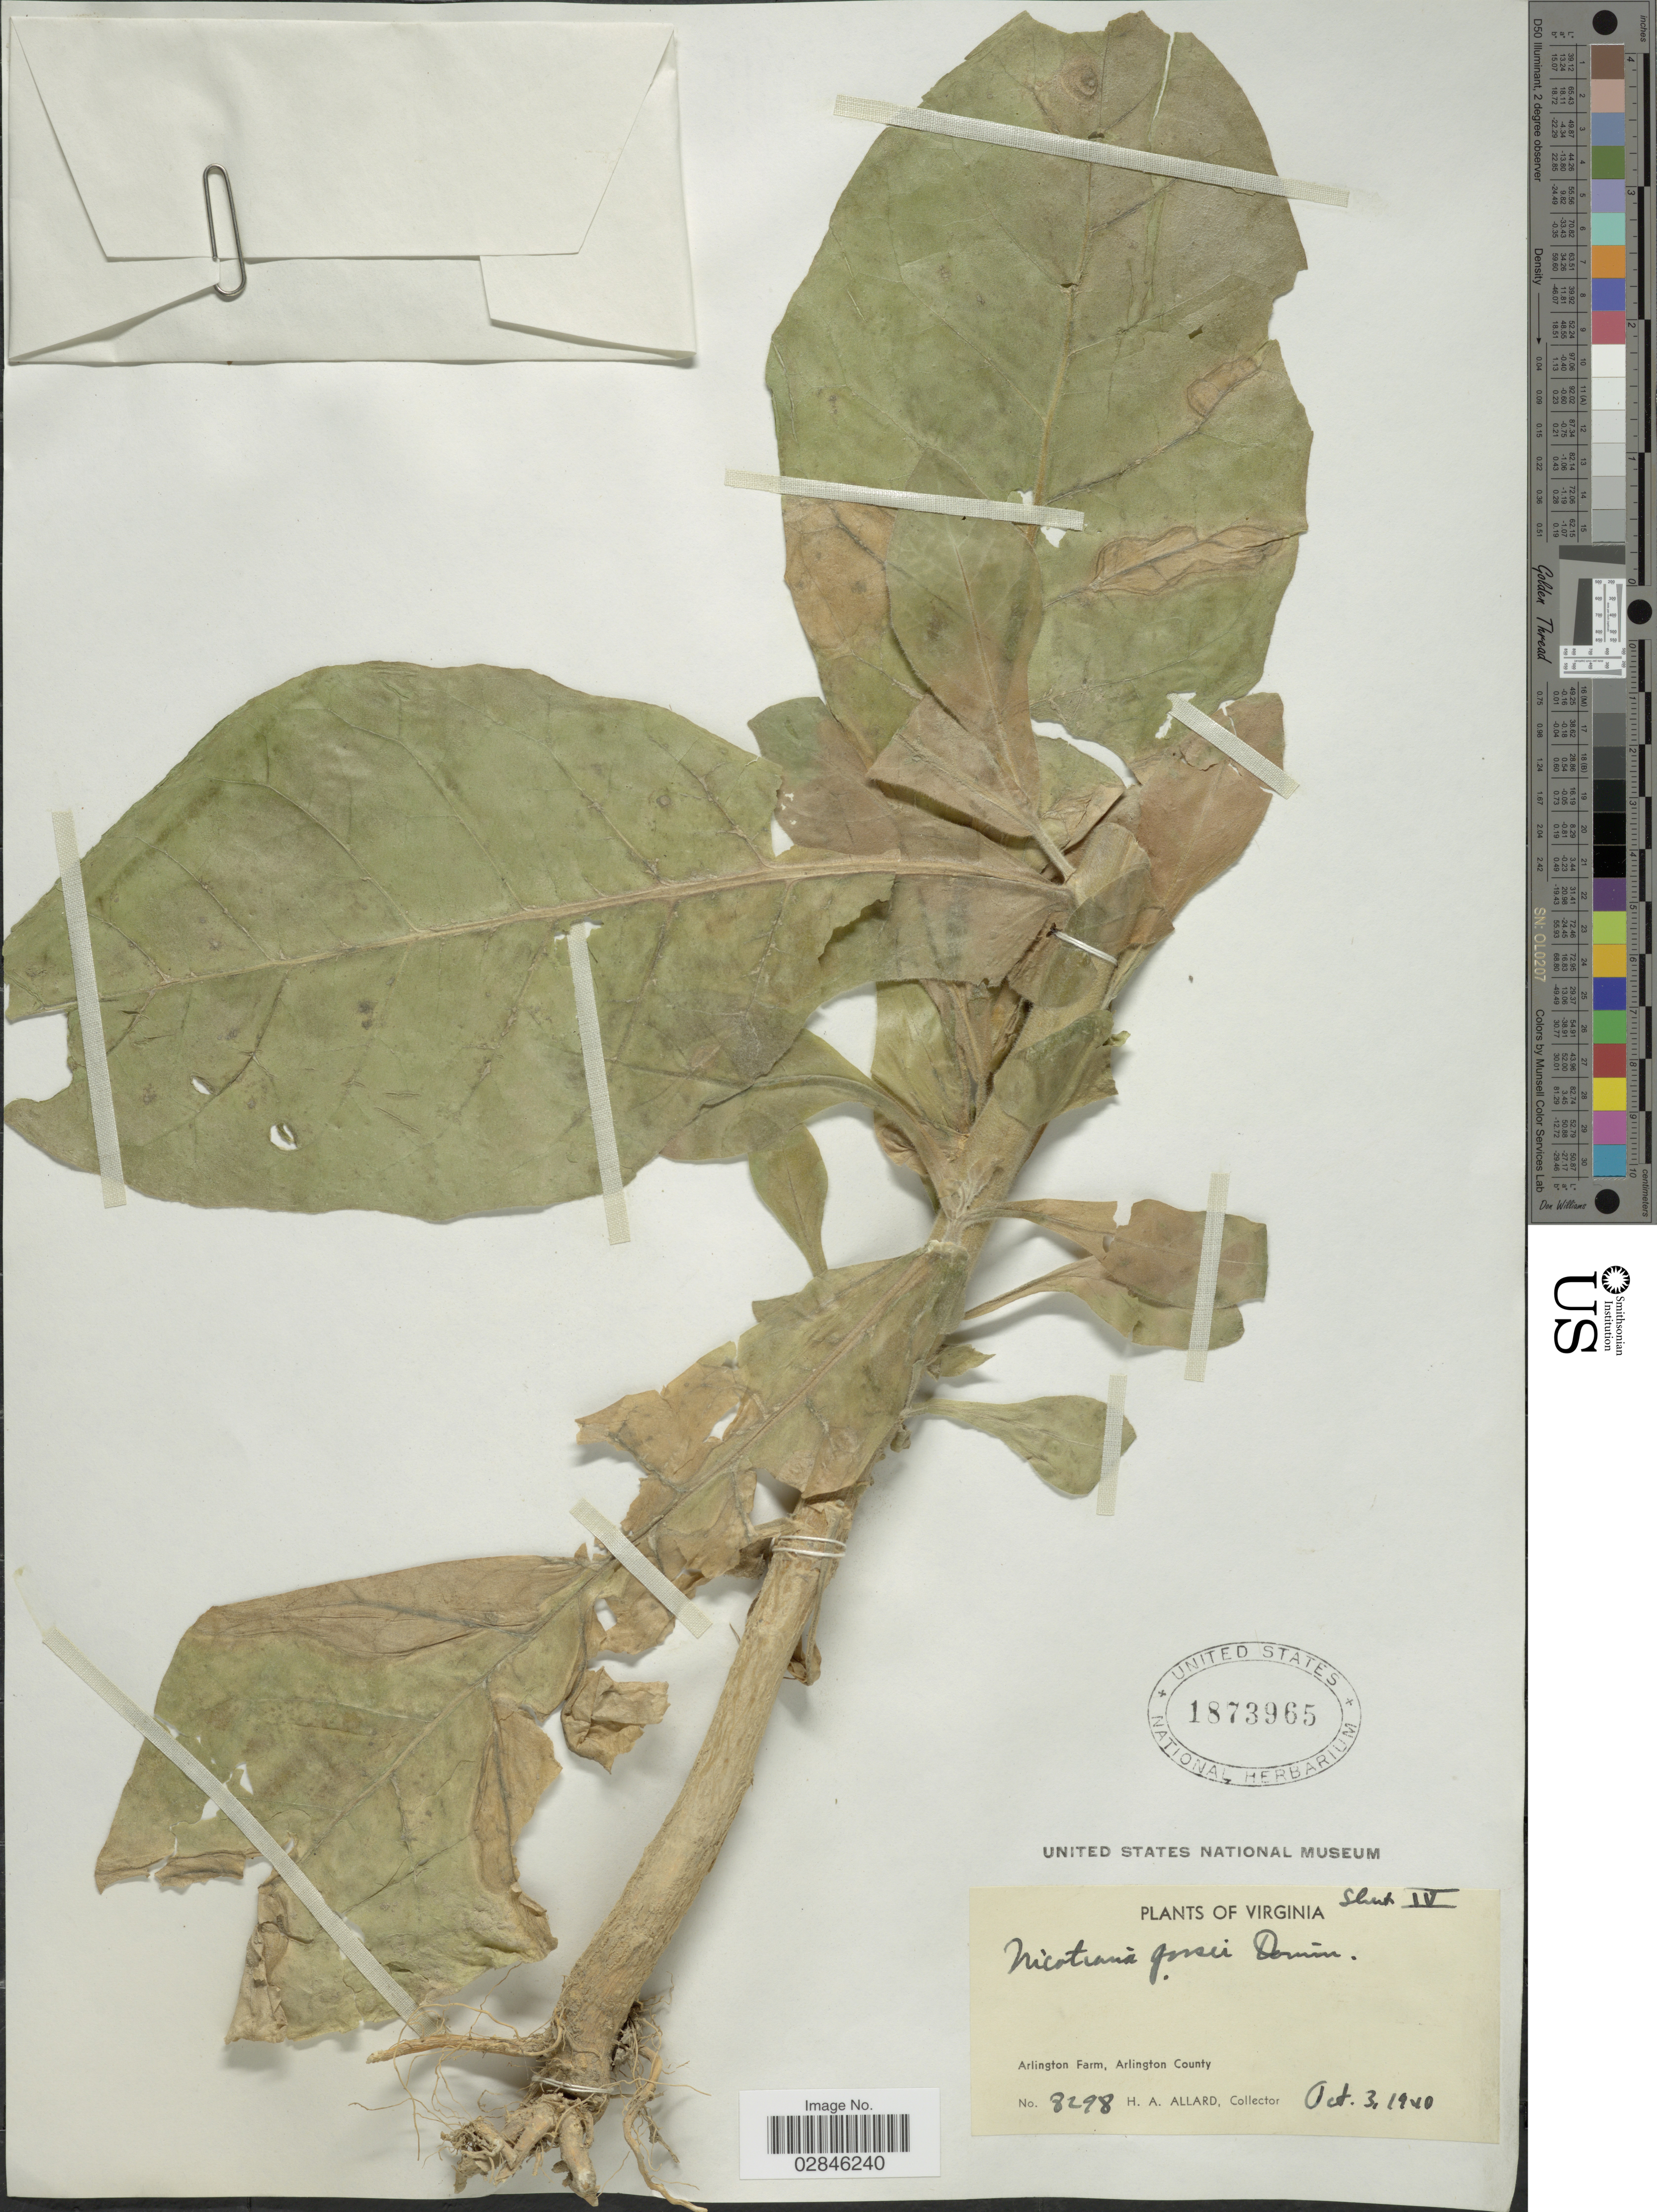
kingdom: Plantae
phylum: Tracheophyta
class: Magnoliopsida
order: Solanales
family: Solanaceae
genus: Nicotiana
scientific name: Nicotiana gossei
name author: Domin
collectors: H. A. Allard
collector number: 8298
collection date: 1940-10-03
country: United States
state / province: Virginia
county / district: Arlington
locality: Arlington Farm, Arlington County.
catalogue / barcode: US 1873965